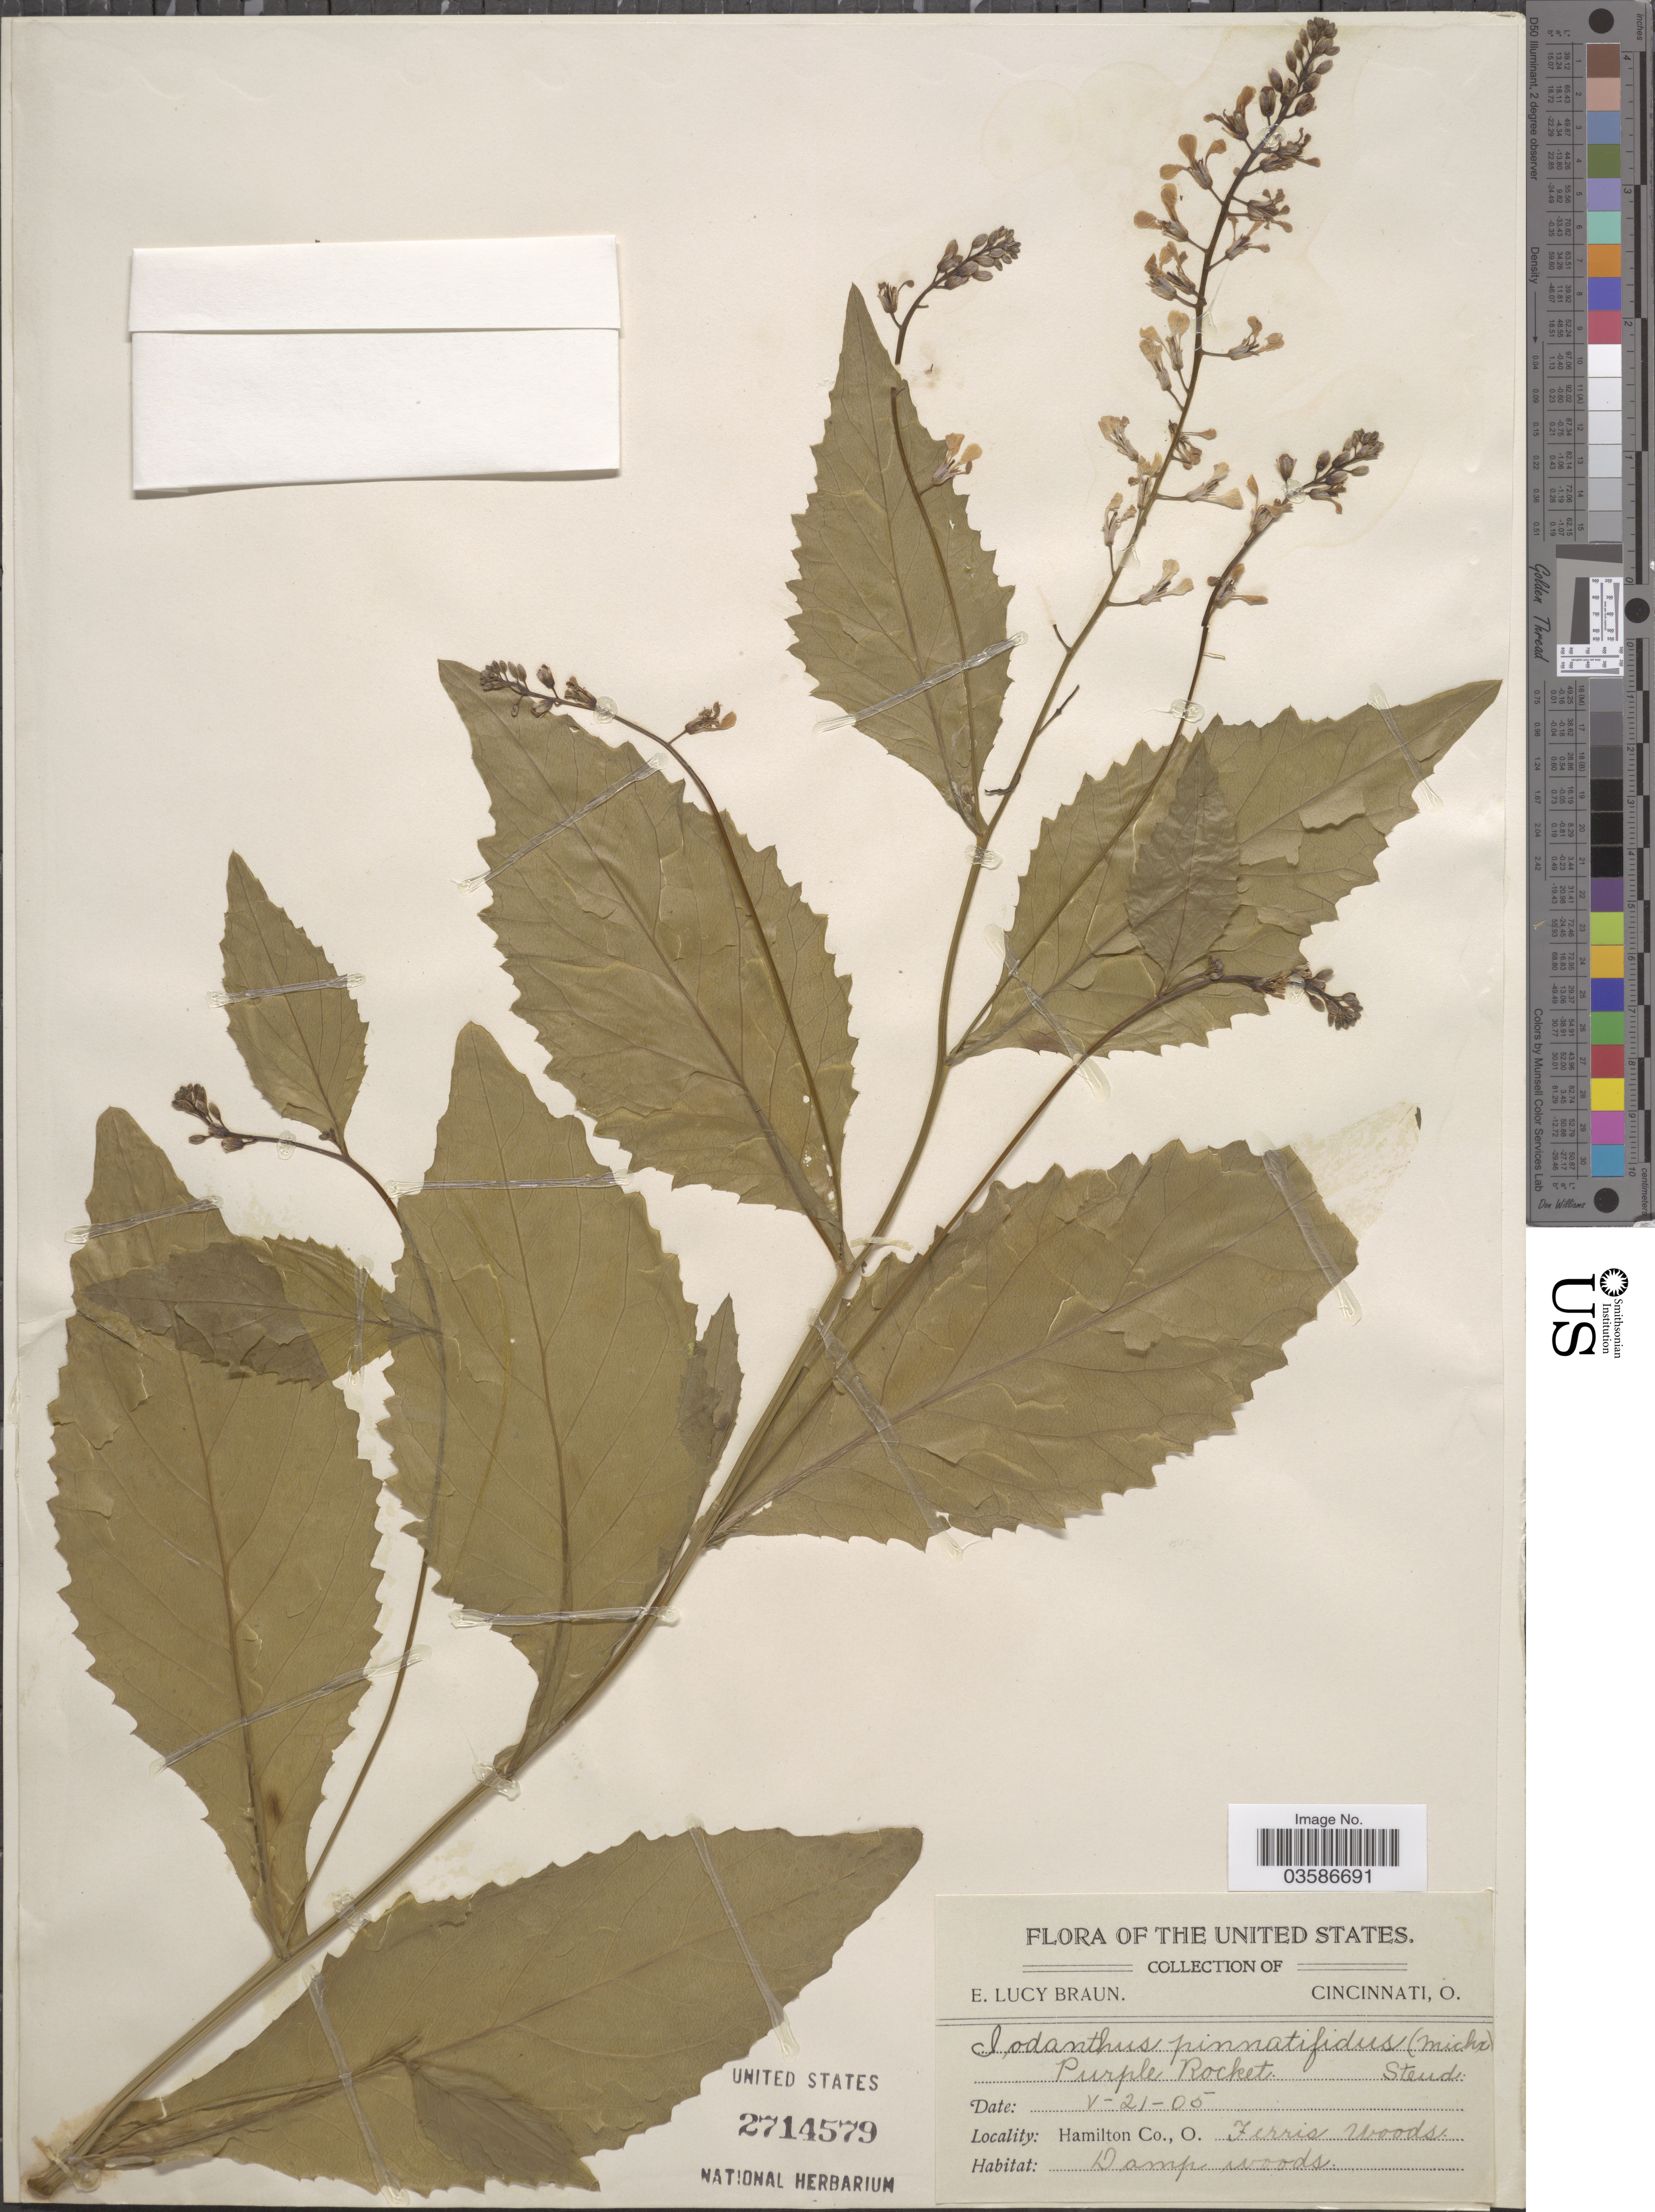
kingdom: Plantae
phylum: Tracheophyta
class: Magnoliopsida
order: Brassicales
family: Brassicaceae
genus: Iodanthus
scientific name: Iodanthus pinnatifidus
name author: (Michx.) Steud.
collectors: E. L. Braun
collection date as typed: Transcribed d/m/y: 21/5/5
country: United States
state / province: Ohio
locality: Hamilton Co. Ferris Woods.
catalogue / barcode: US 2714579